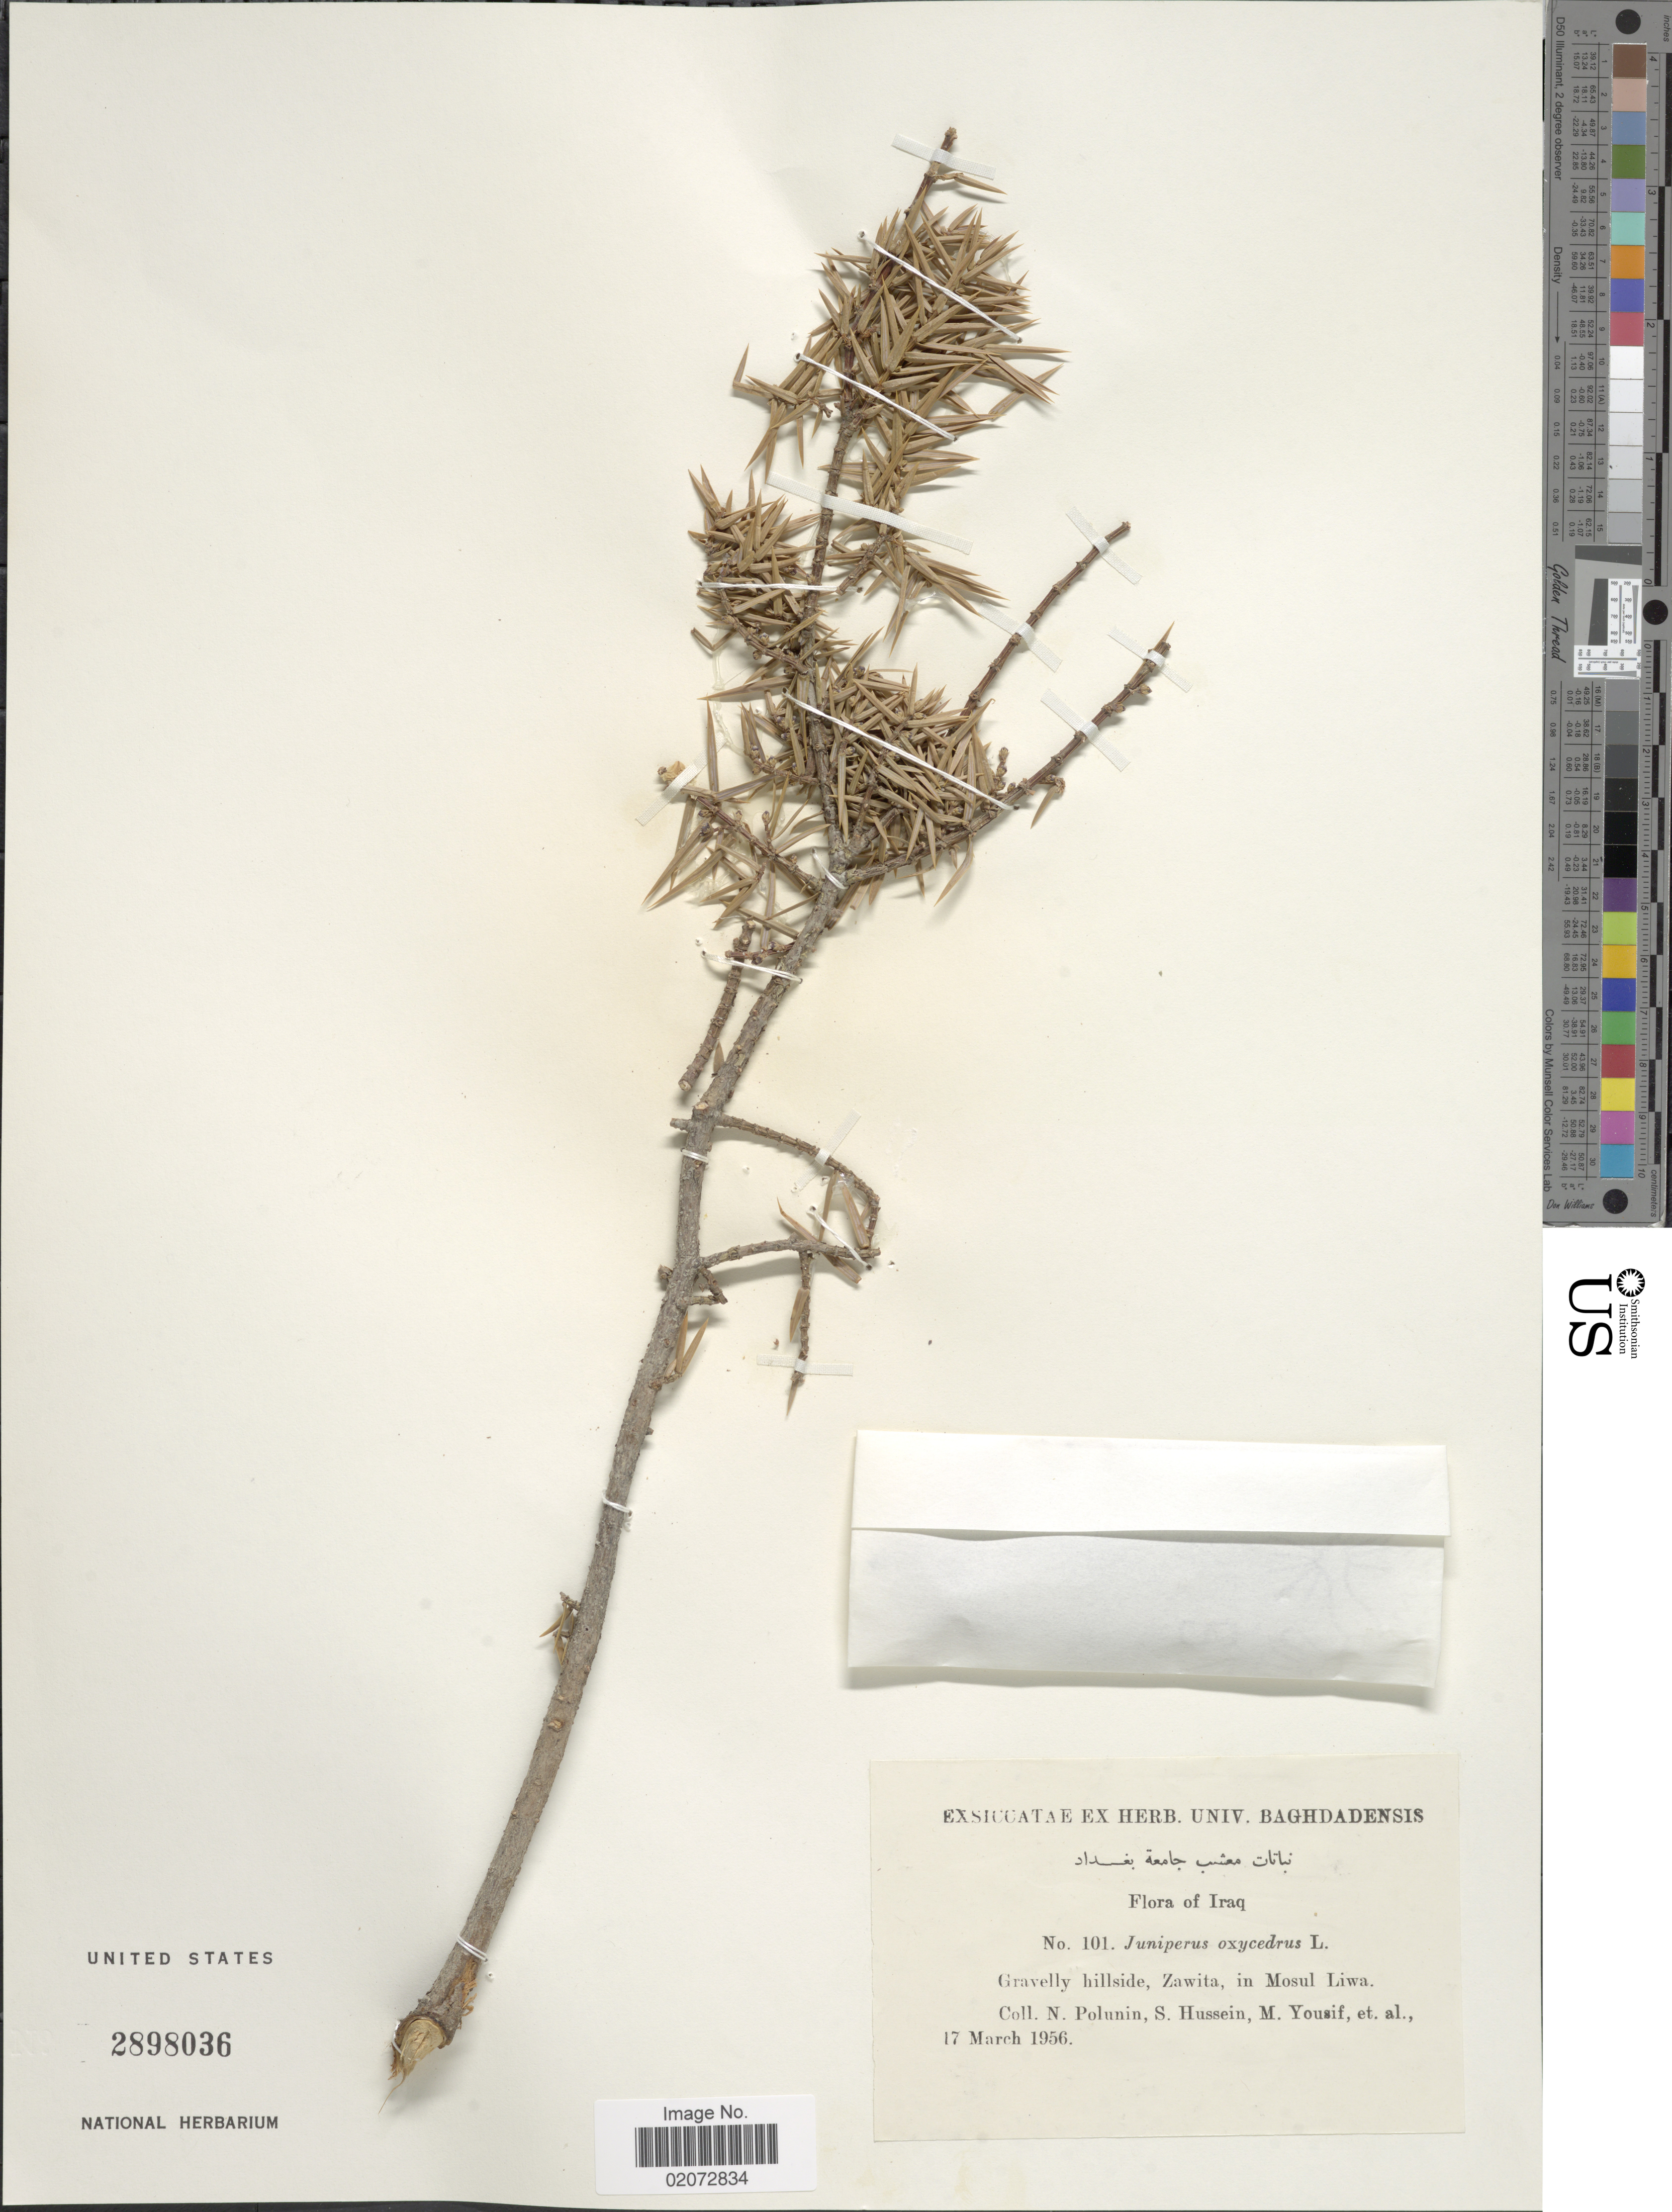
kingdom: Plantae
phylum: Tracheophyta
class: Pinopsida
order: Pinales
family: Cupressaceae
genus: Juniperus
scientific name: Juniperus oxycedrus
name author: L.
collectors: N. V. Polunin, S. Hussein, M. Yousif & et al.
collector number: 101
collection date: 1956-03-17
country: Iraq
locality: Zawita, in Mosul Liwa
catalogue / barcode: US 2898036